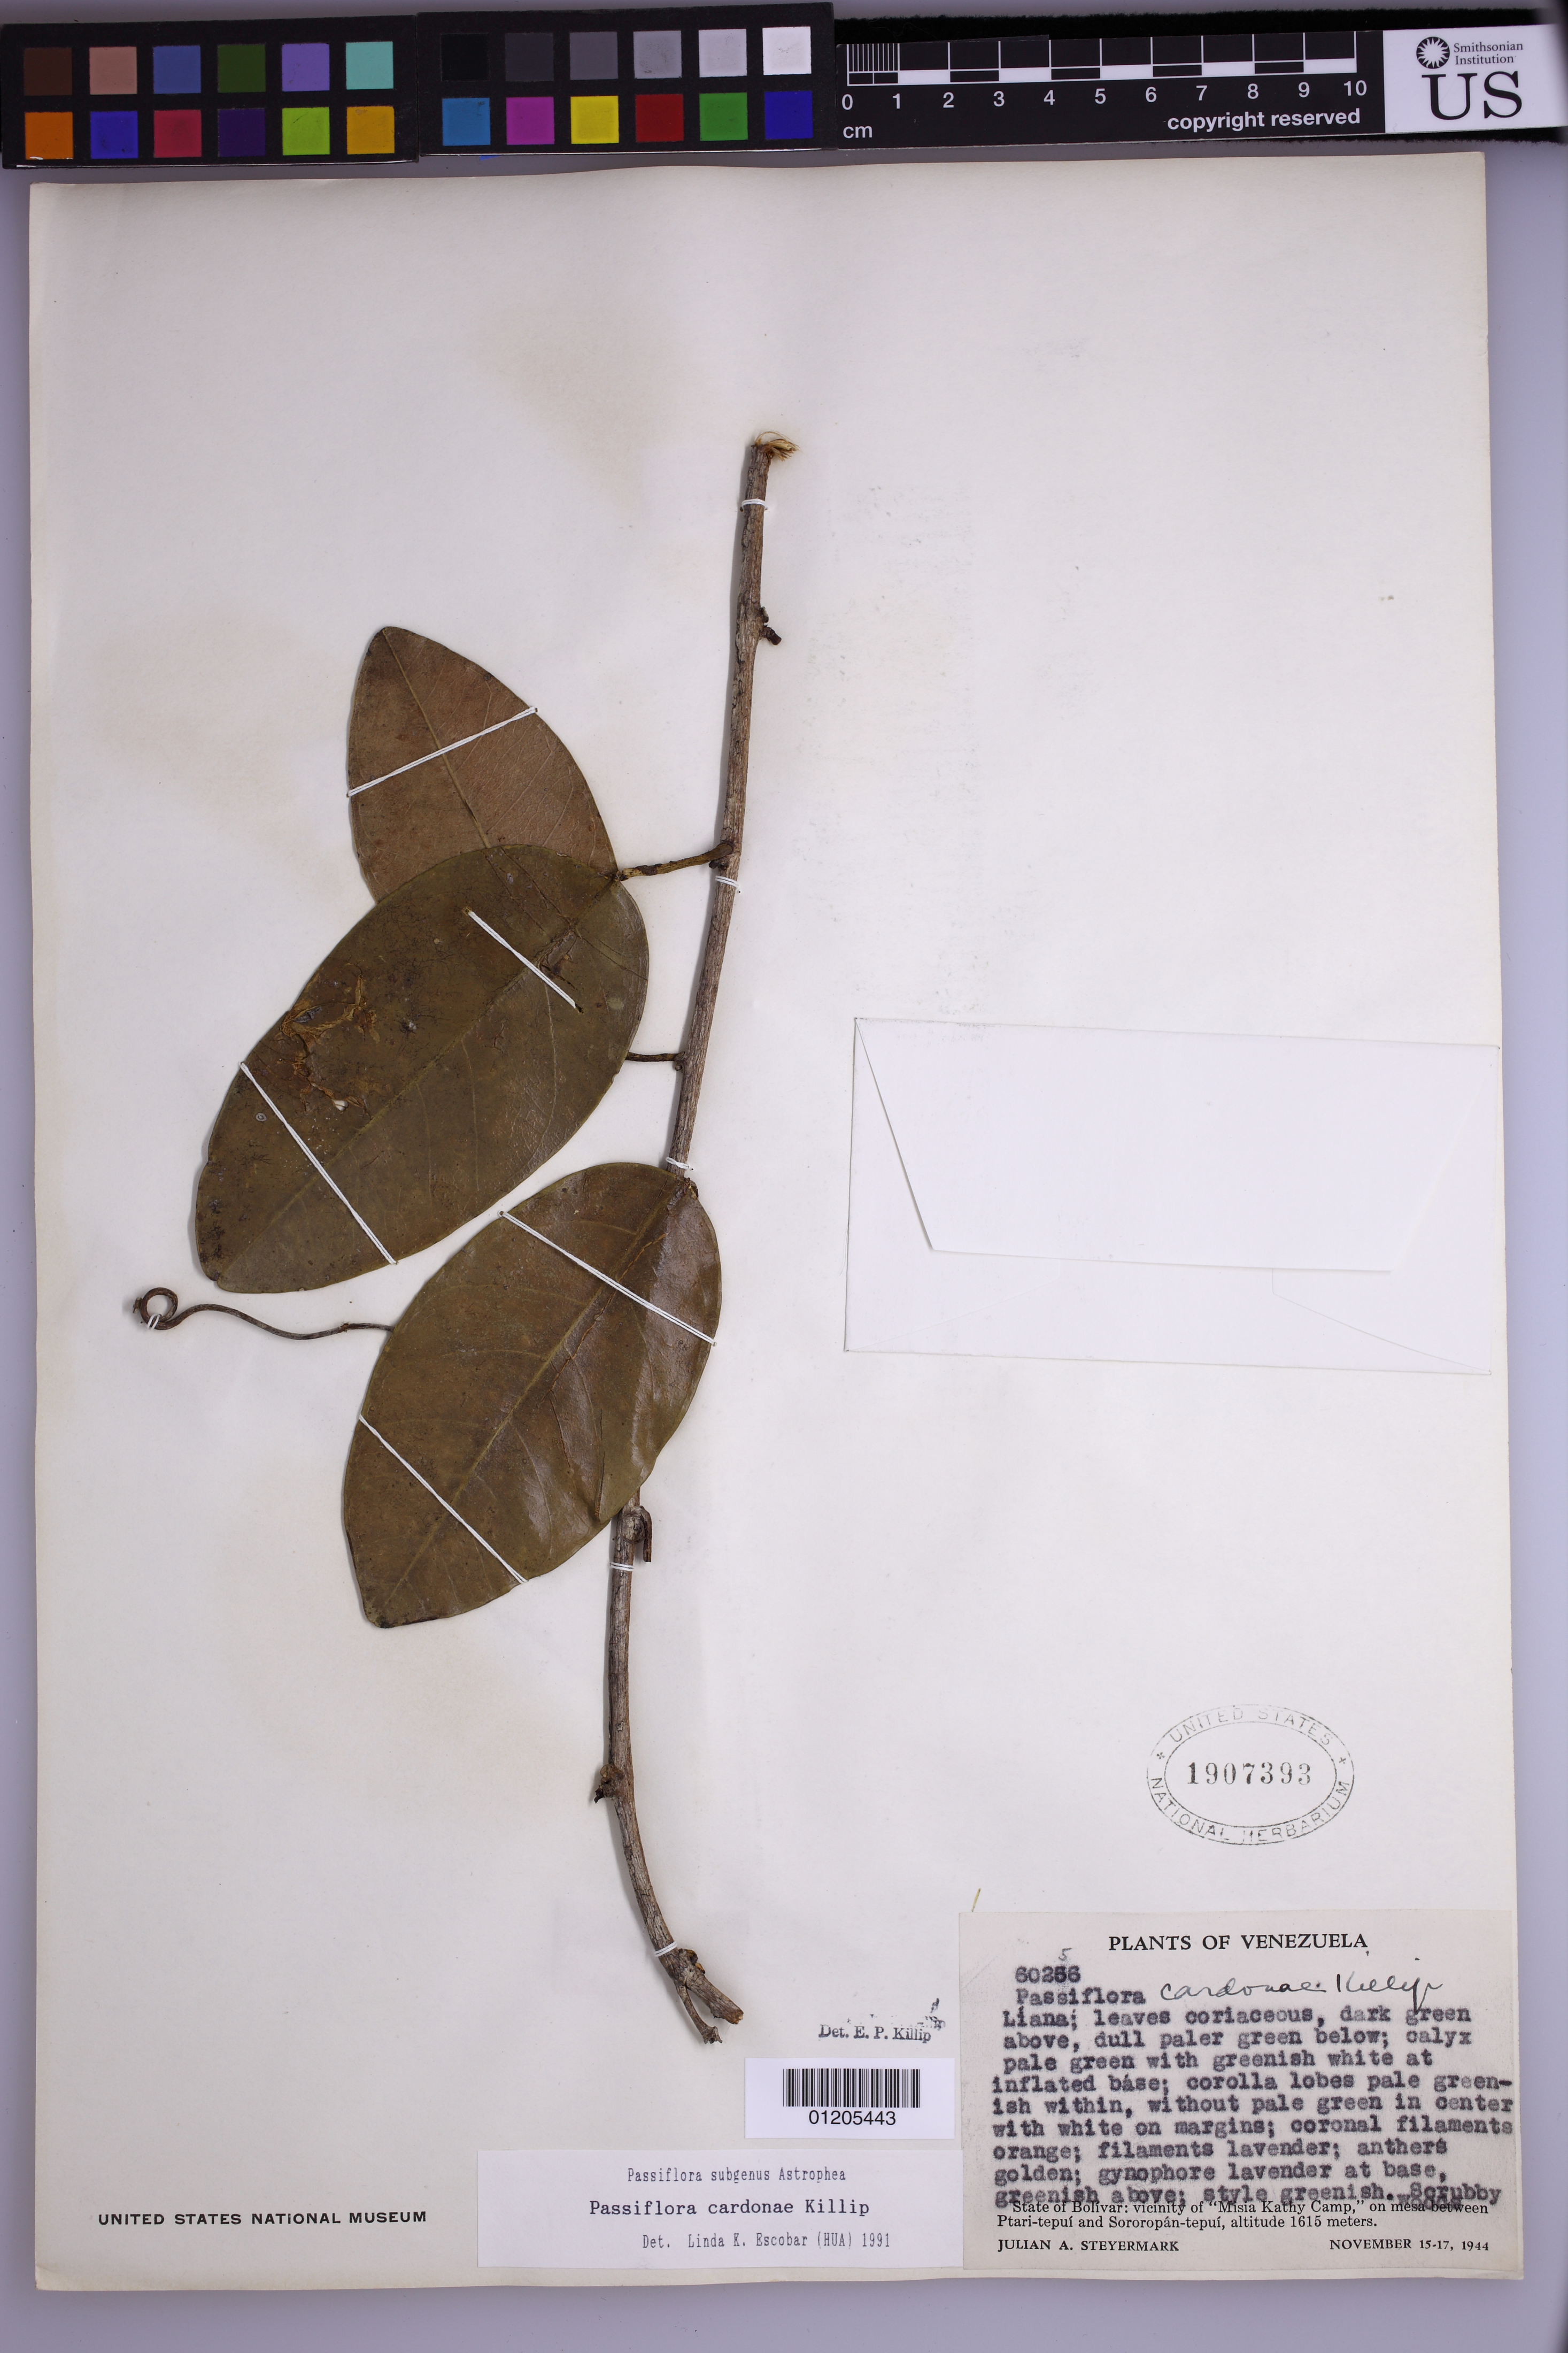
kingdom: Plantae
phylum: Tracheophyta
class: Magnoliopsida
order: Malpighiales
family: Passifloraceae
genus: Passiflora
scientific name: Passiflora cardonae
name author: Killip in Gleason & Killip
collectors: J. Steyermark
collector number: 60256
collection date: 1944-11-15/1944-11-17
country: Venezuela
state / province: Bolivar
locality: vicinity of "Misia Kathy Camp," on mesa between Ptari-tepui and Sororopan-tepui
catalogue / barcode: US 1907393